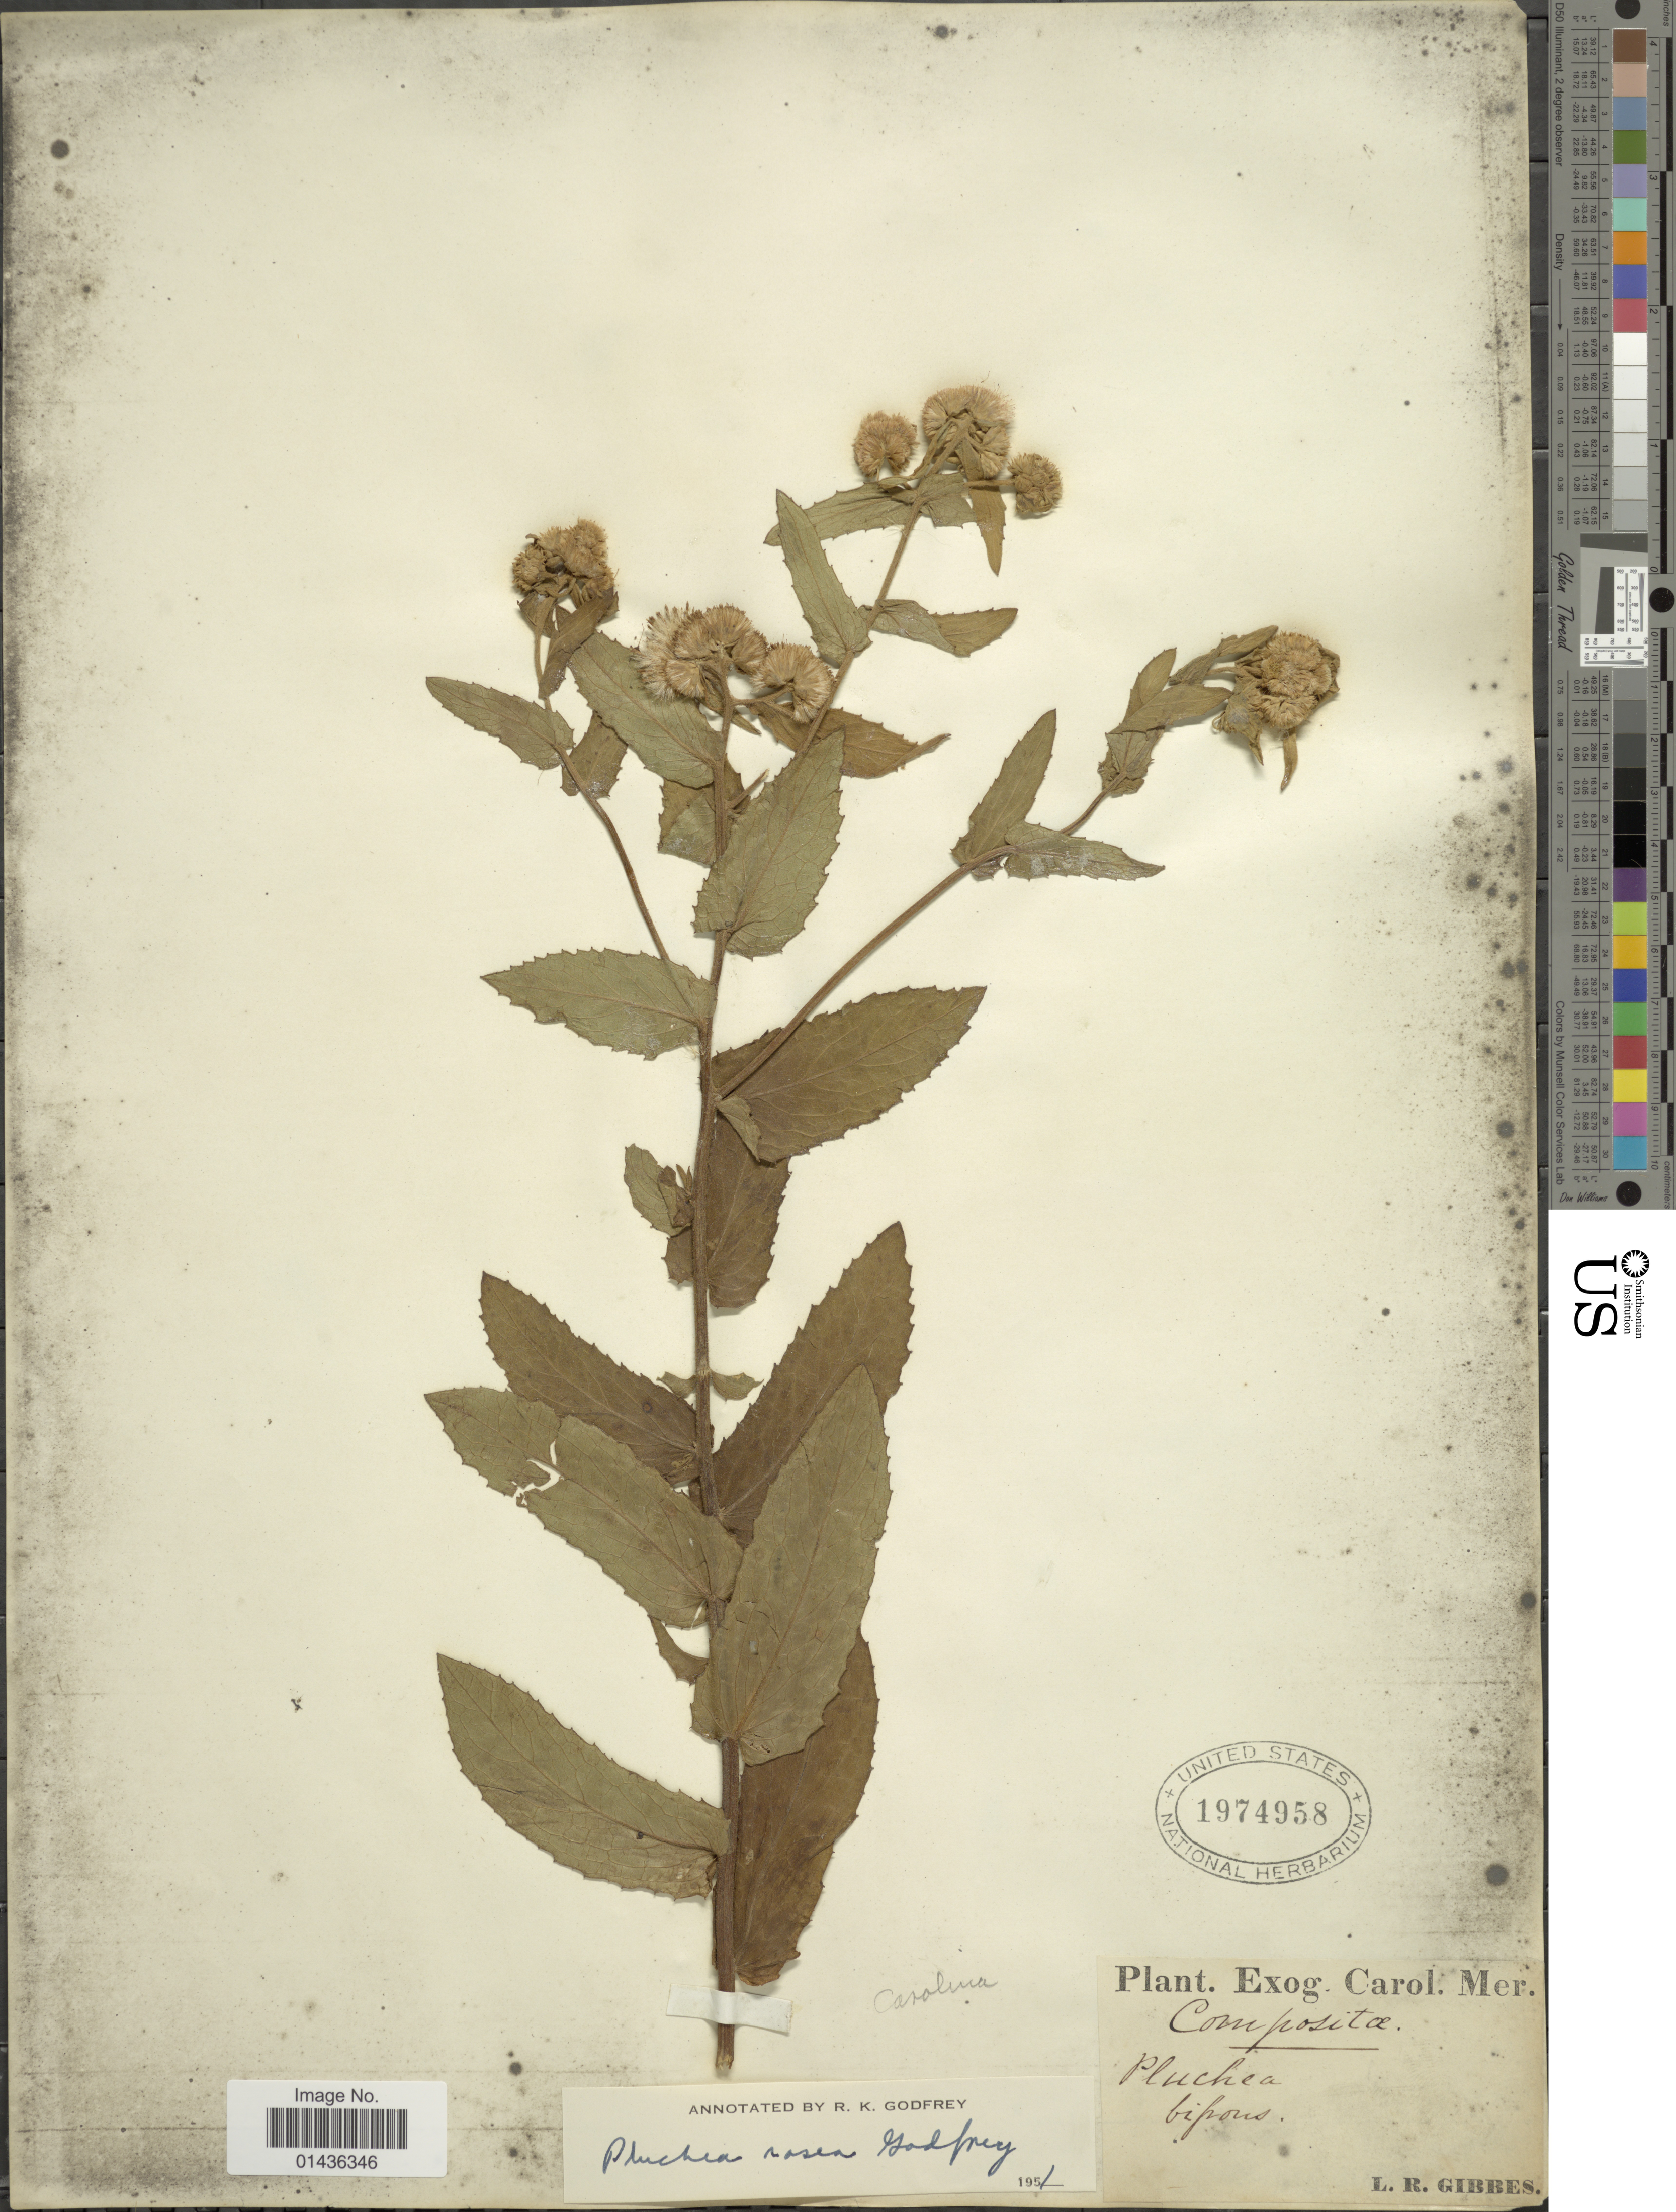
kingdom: Plantae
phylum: Tracheophyta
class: Magnoliopsida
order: Asterales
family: Asteraceae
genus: Pluchea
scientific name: Pluchea rosea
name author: R.K. Godfrey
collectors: L. Gibbes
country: United States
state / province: South Carolina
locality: Carol. Mer.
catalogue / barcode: US 1974958